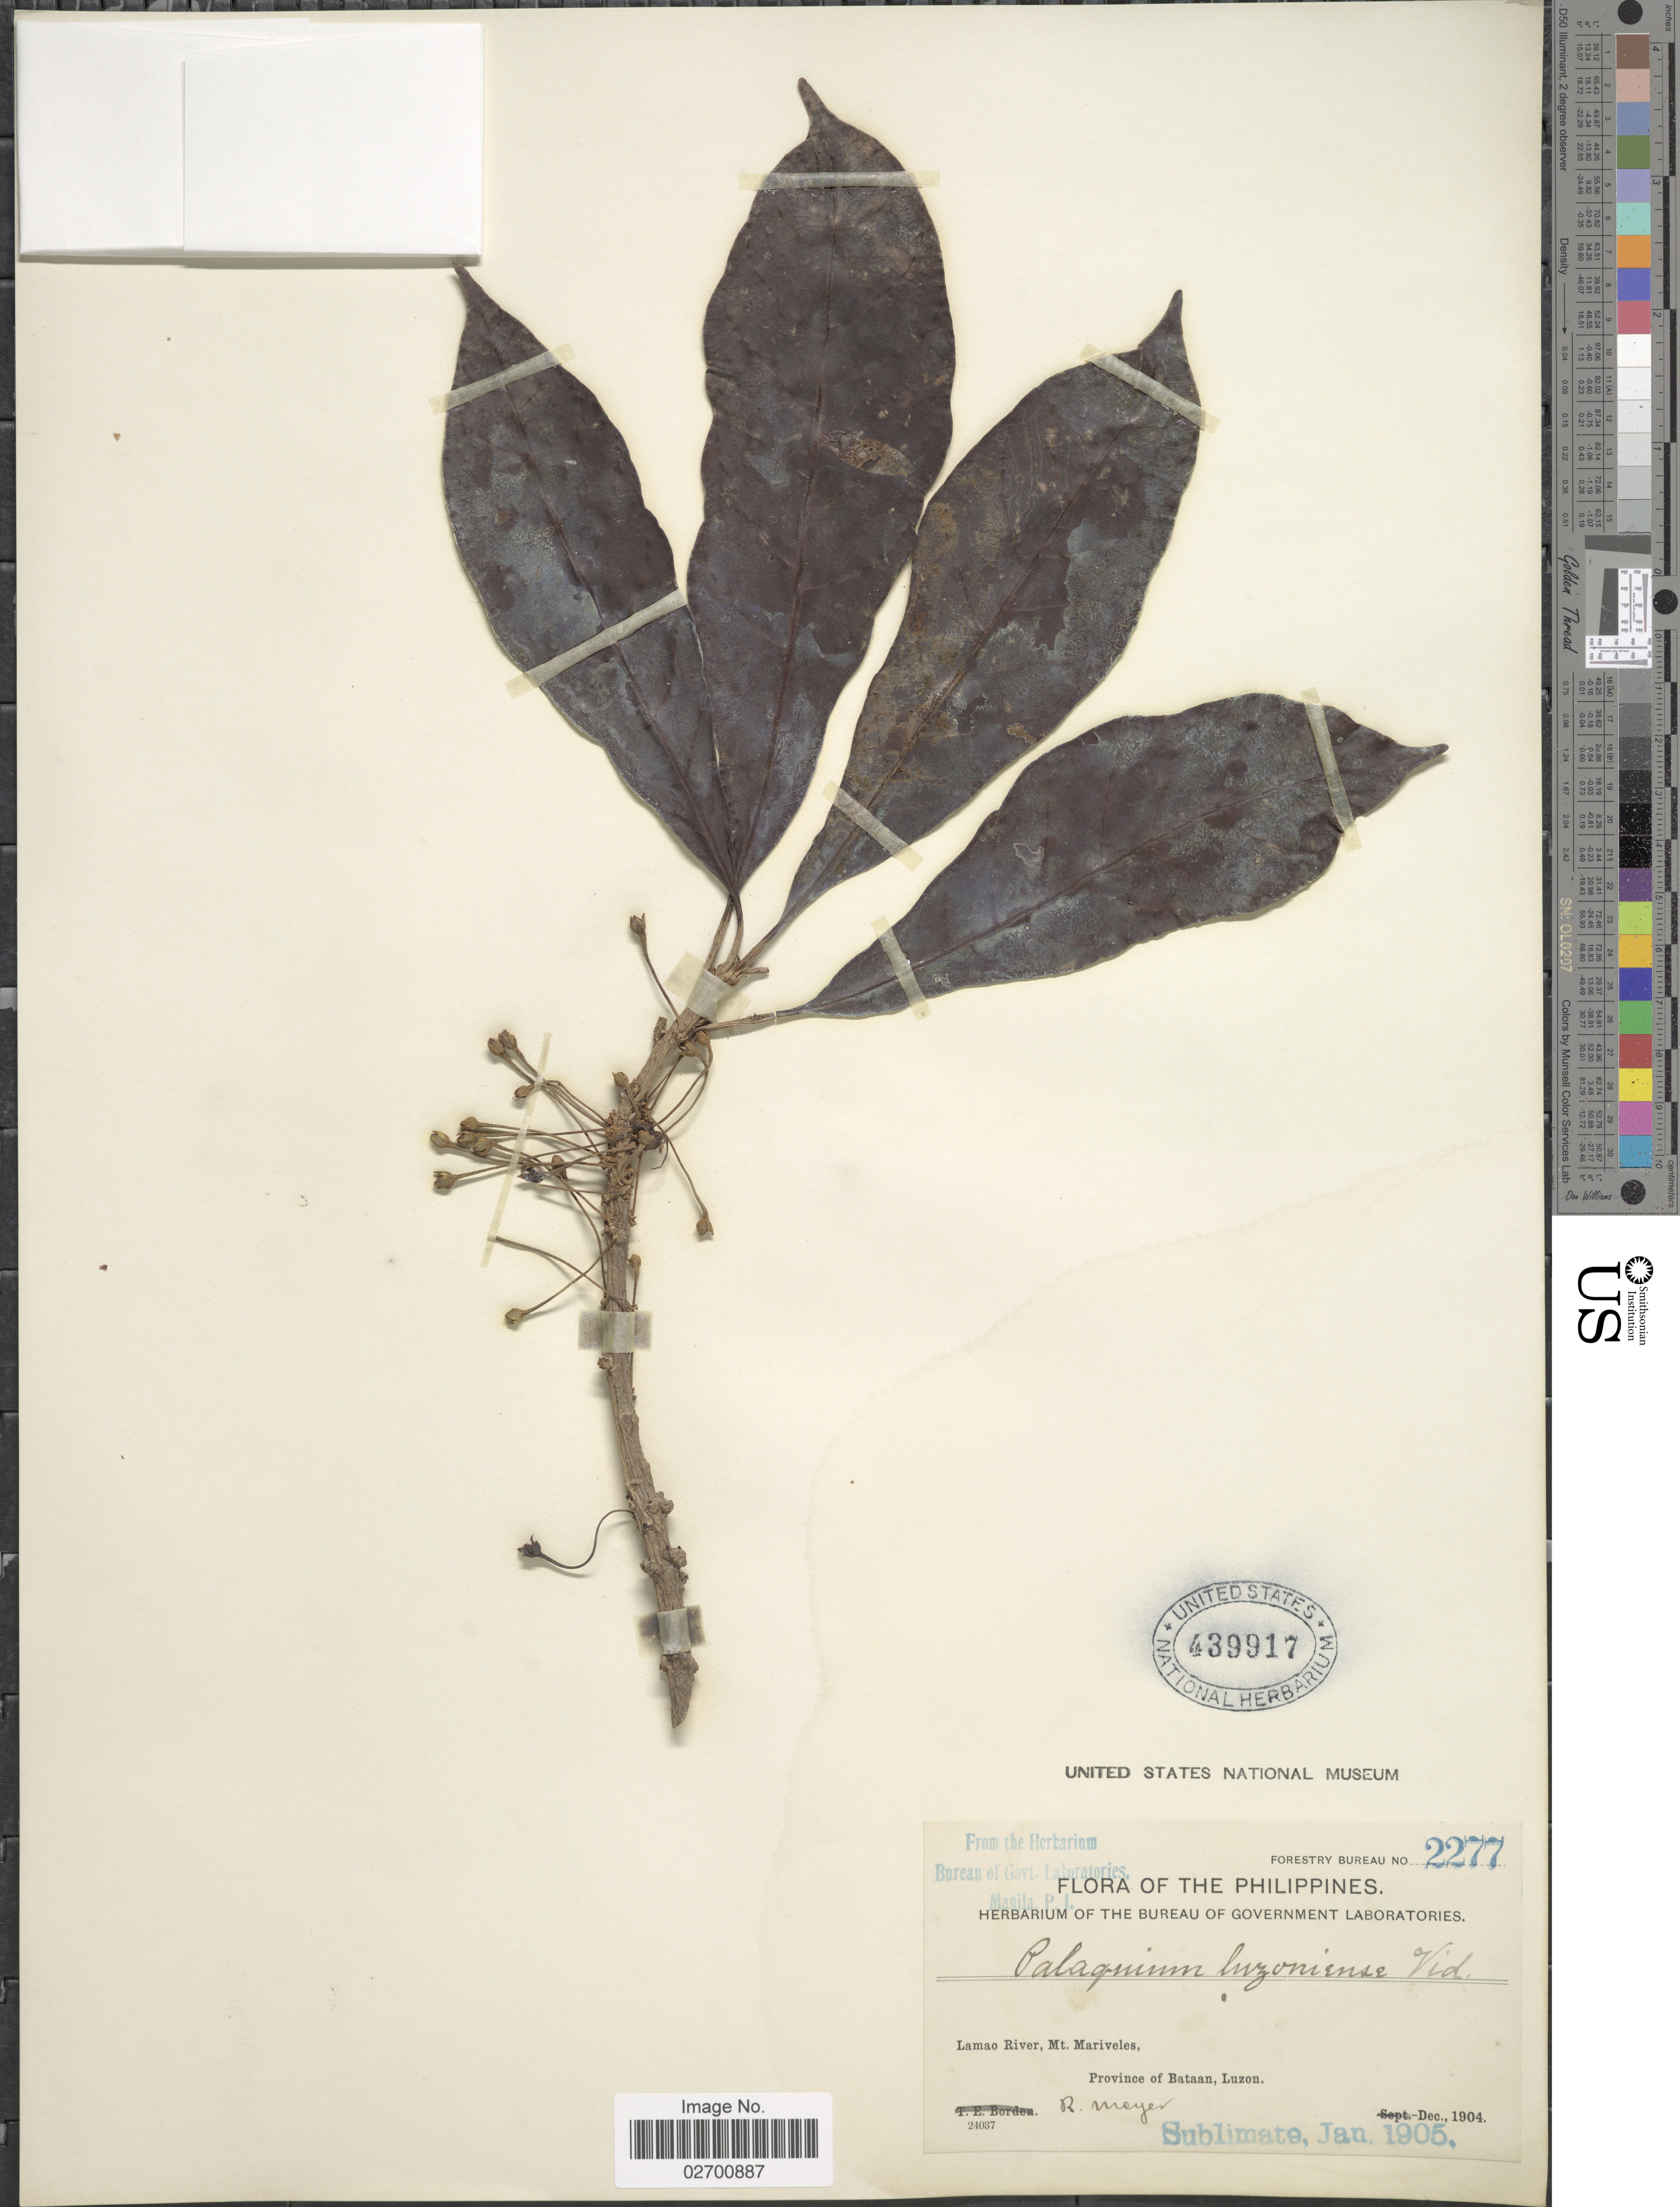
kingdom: Plantae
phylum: Tracheophyta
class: Magnoliopsida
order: Ericales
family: Sapotaceae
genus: Palaquium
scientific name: Palaquium luzoniense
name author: (Fern.-Vill.) S. Vidal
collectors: R. Meyer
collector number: Forestry Bureau 2277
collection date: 1904-12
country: Philippines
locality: Lamao River, Mt. Mariveles, Province of Bataan, Luzon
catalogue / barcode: US 439917